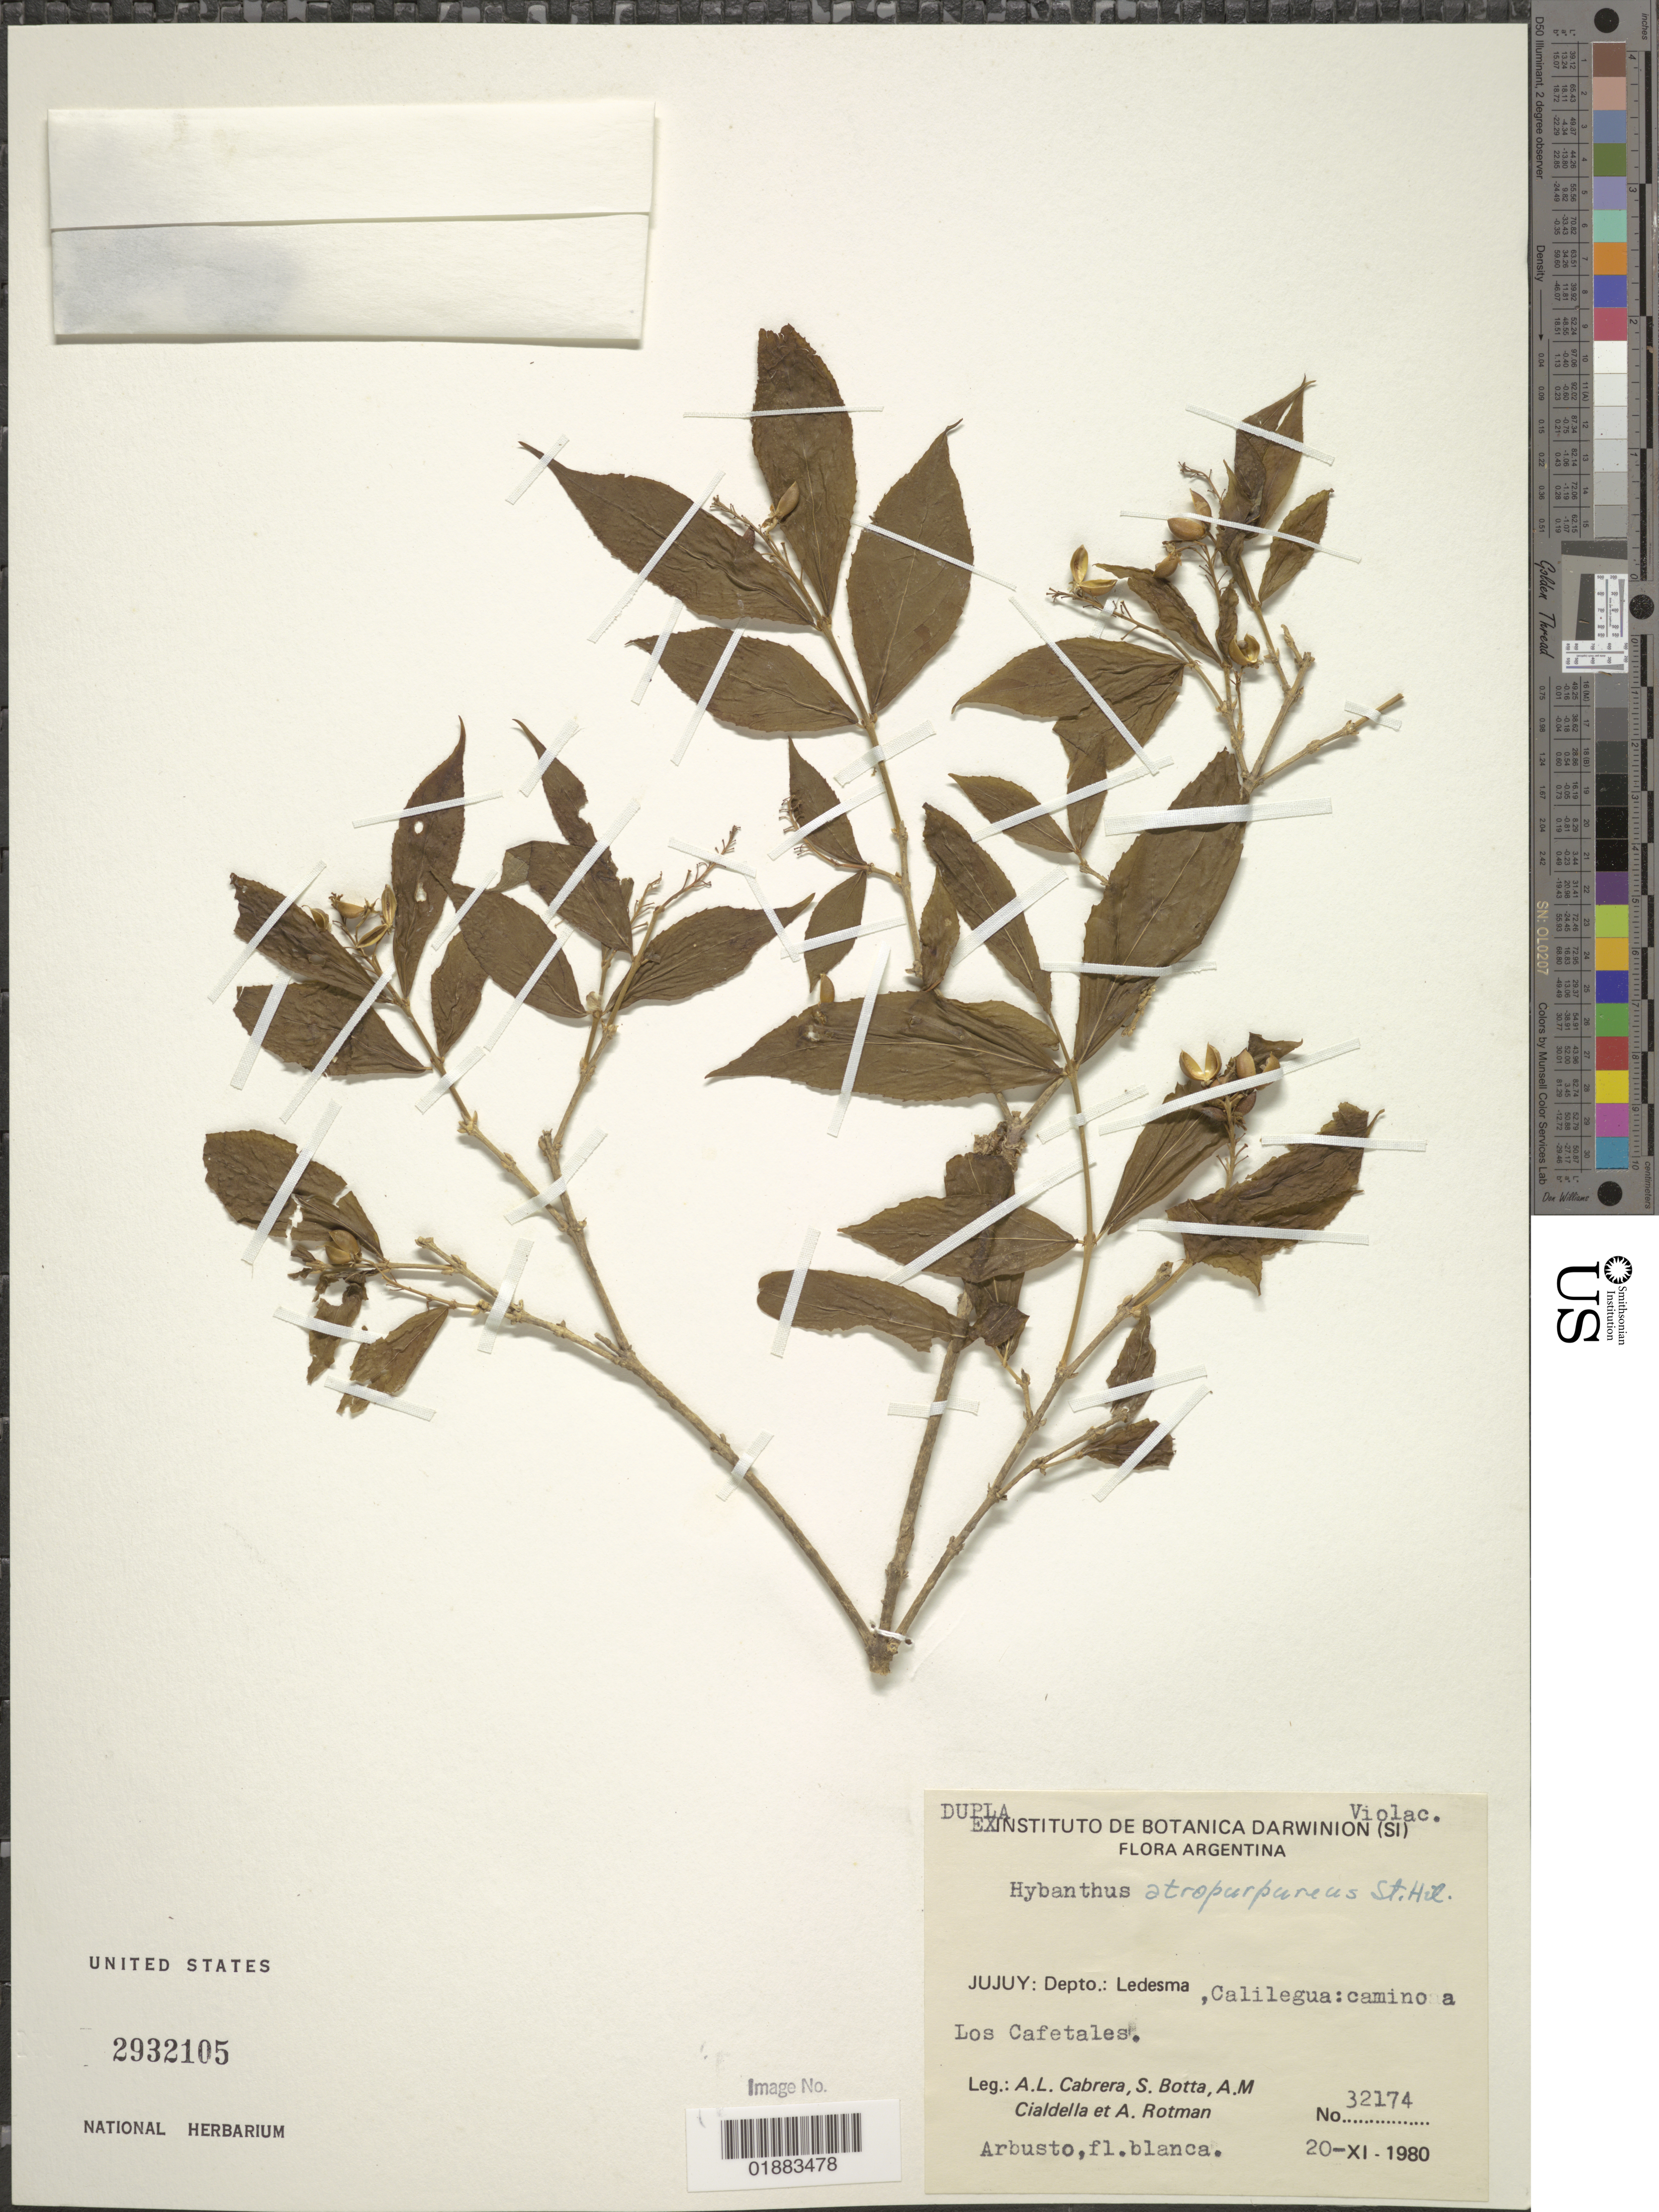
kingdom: Plantae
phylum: Tracheophyta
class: Magnoliopsida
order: Malpighiales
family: Violaceae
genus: Pombalia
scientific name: Pombalia atropurpurea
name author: (A. St.-Hil.) Paula-Souza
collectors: A. L. Cabrera, S. Botta, A. M. Cialdella & A. D. Rotman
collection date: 1980-11-20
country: Argentina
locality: Ledesma, Calilegua; camino a Los Cafetales